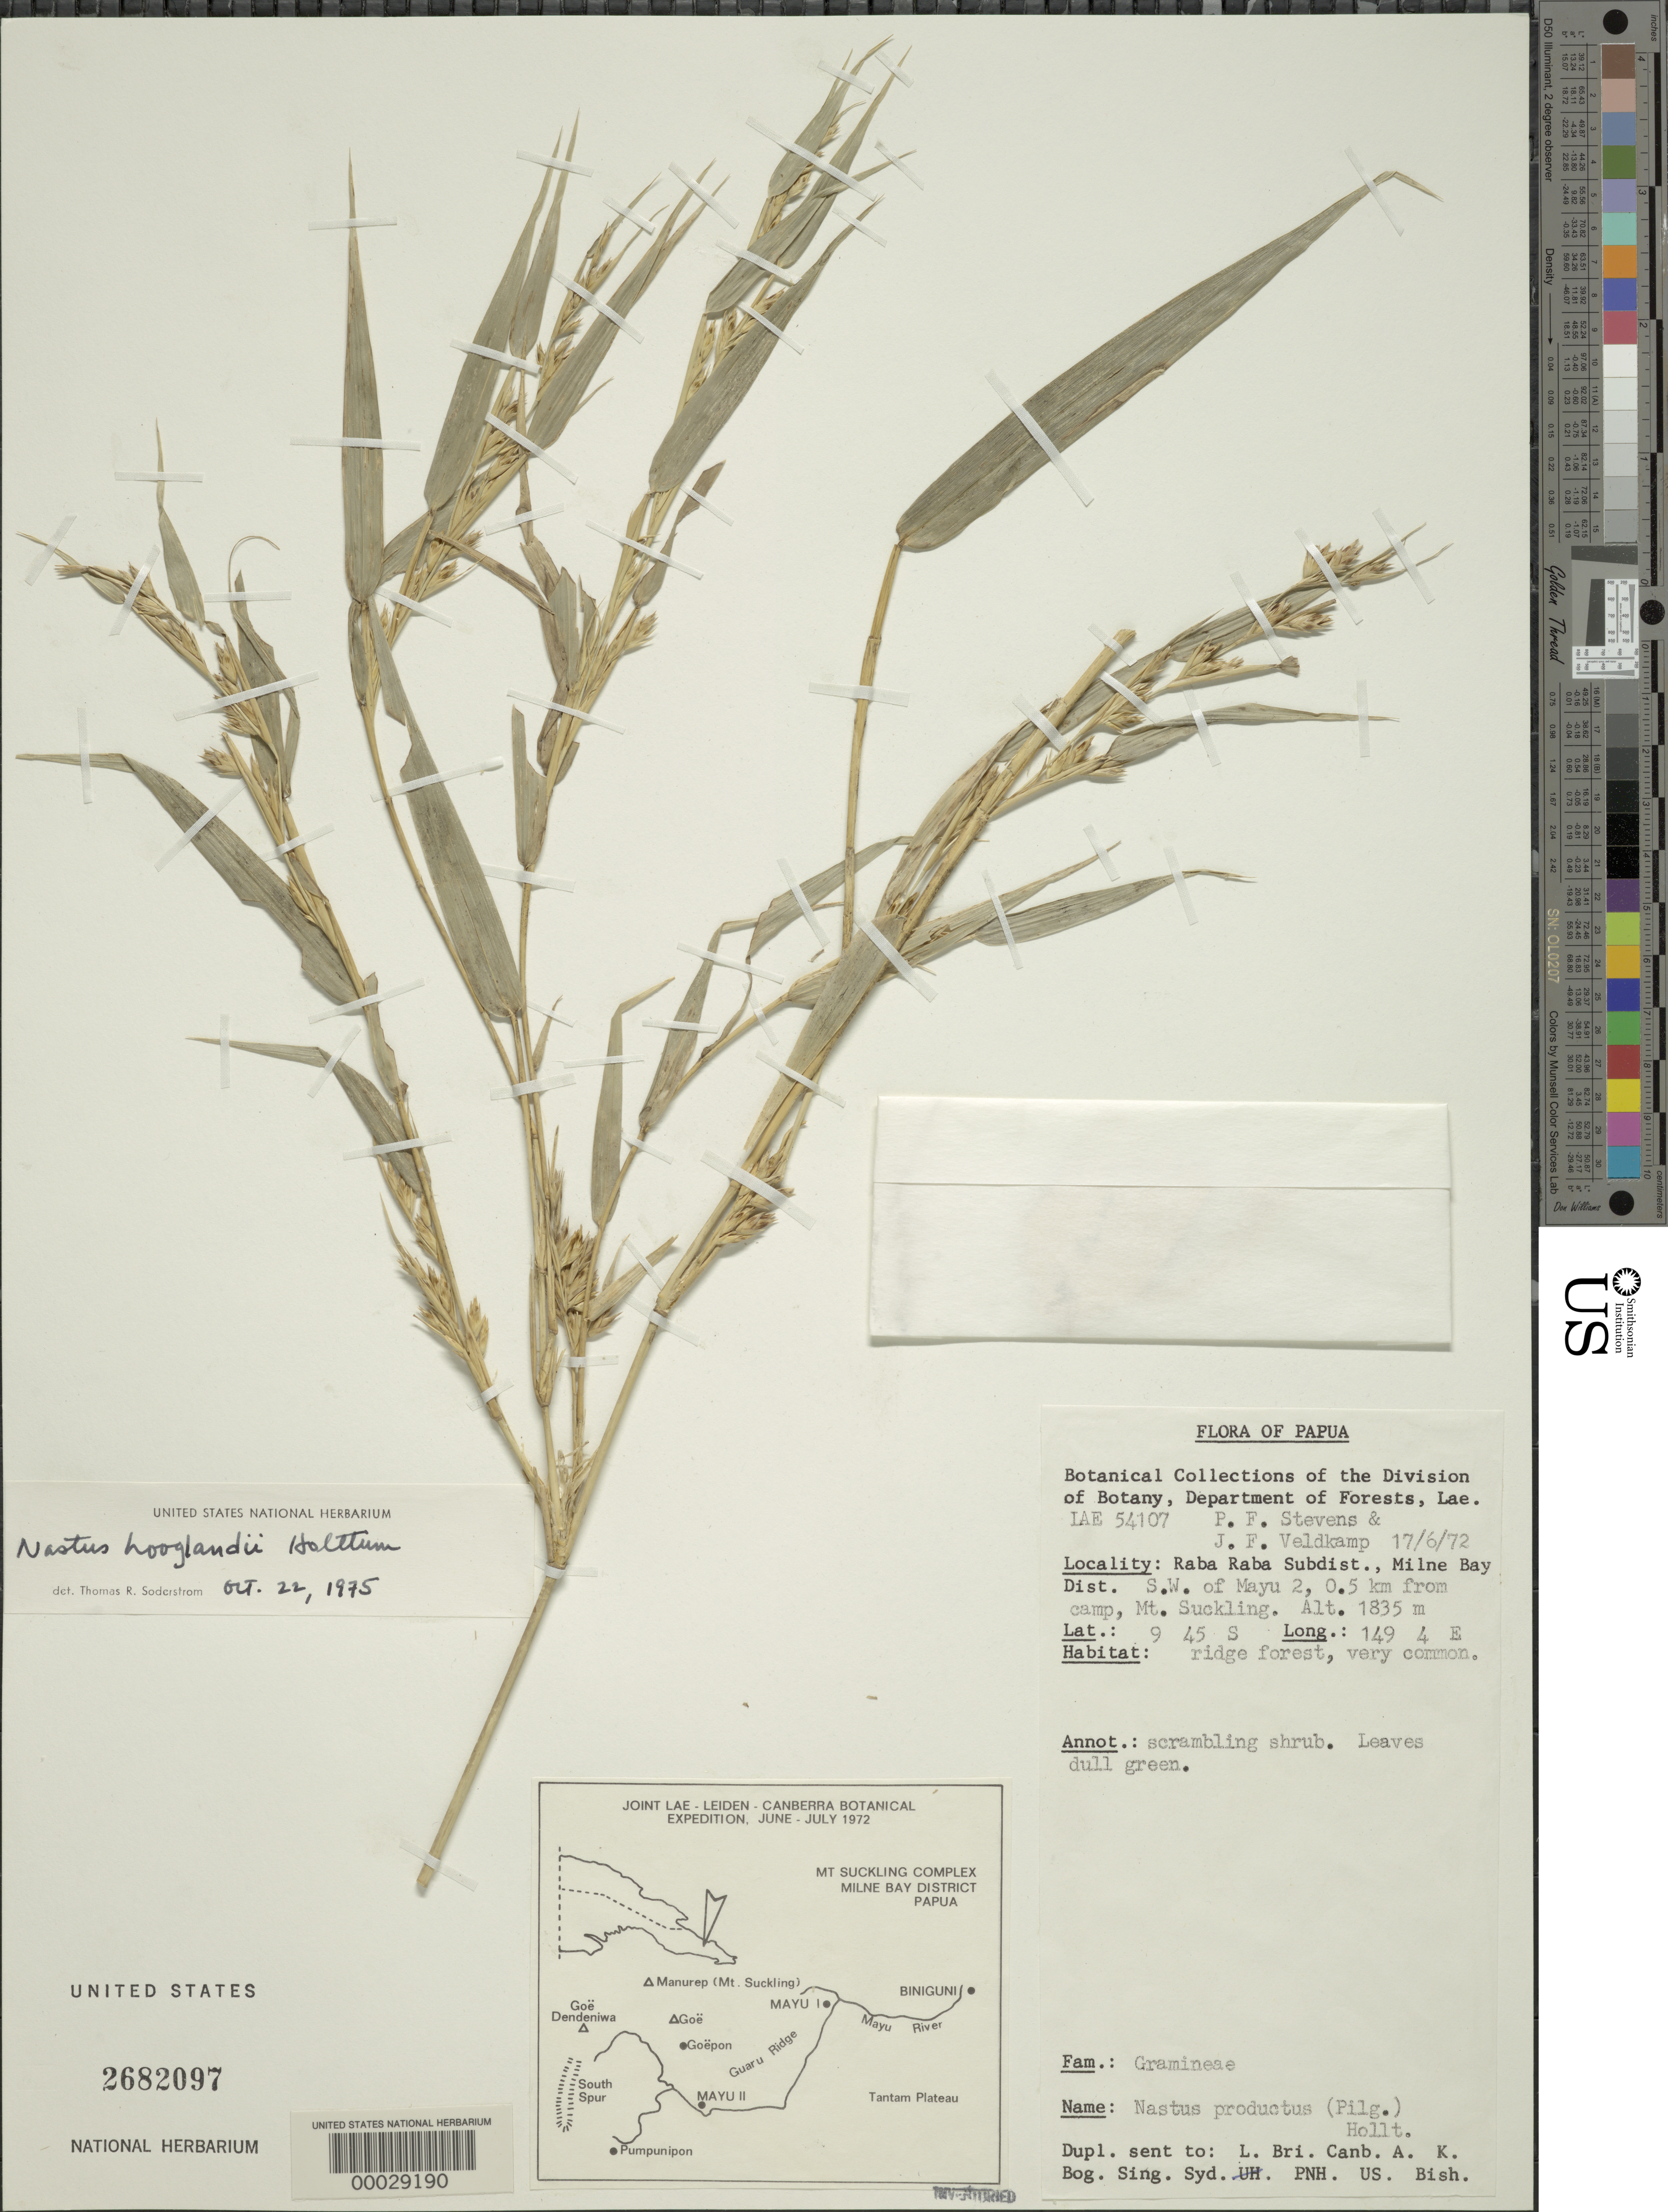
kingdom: Plantae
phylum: Tracheophyta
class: Liliopsida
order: Poales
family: Poaceae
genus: Nastus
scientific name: Nastus hooglandii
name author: Holttum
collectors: P. F. Stevens & J. F. Veldkamp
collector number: Lae 54107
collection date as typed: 17 Jun 1972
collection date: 1972-06-17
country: Papua New Guinea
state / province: Milne Bay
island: New Guinea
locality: Mt. suckling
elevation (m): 1835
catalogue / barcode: US 2682097